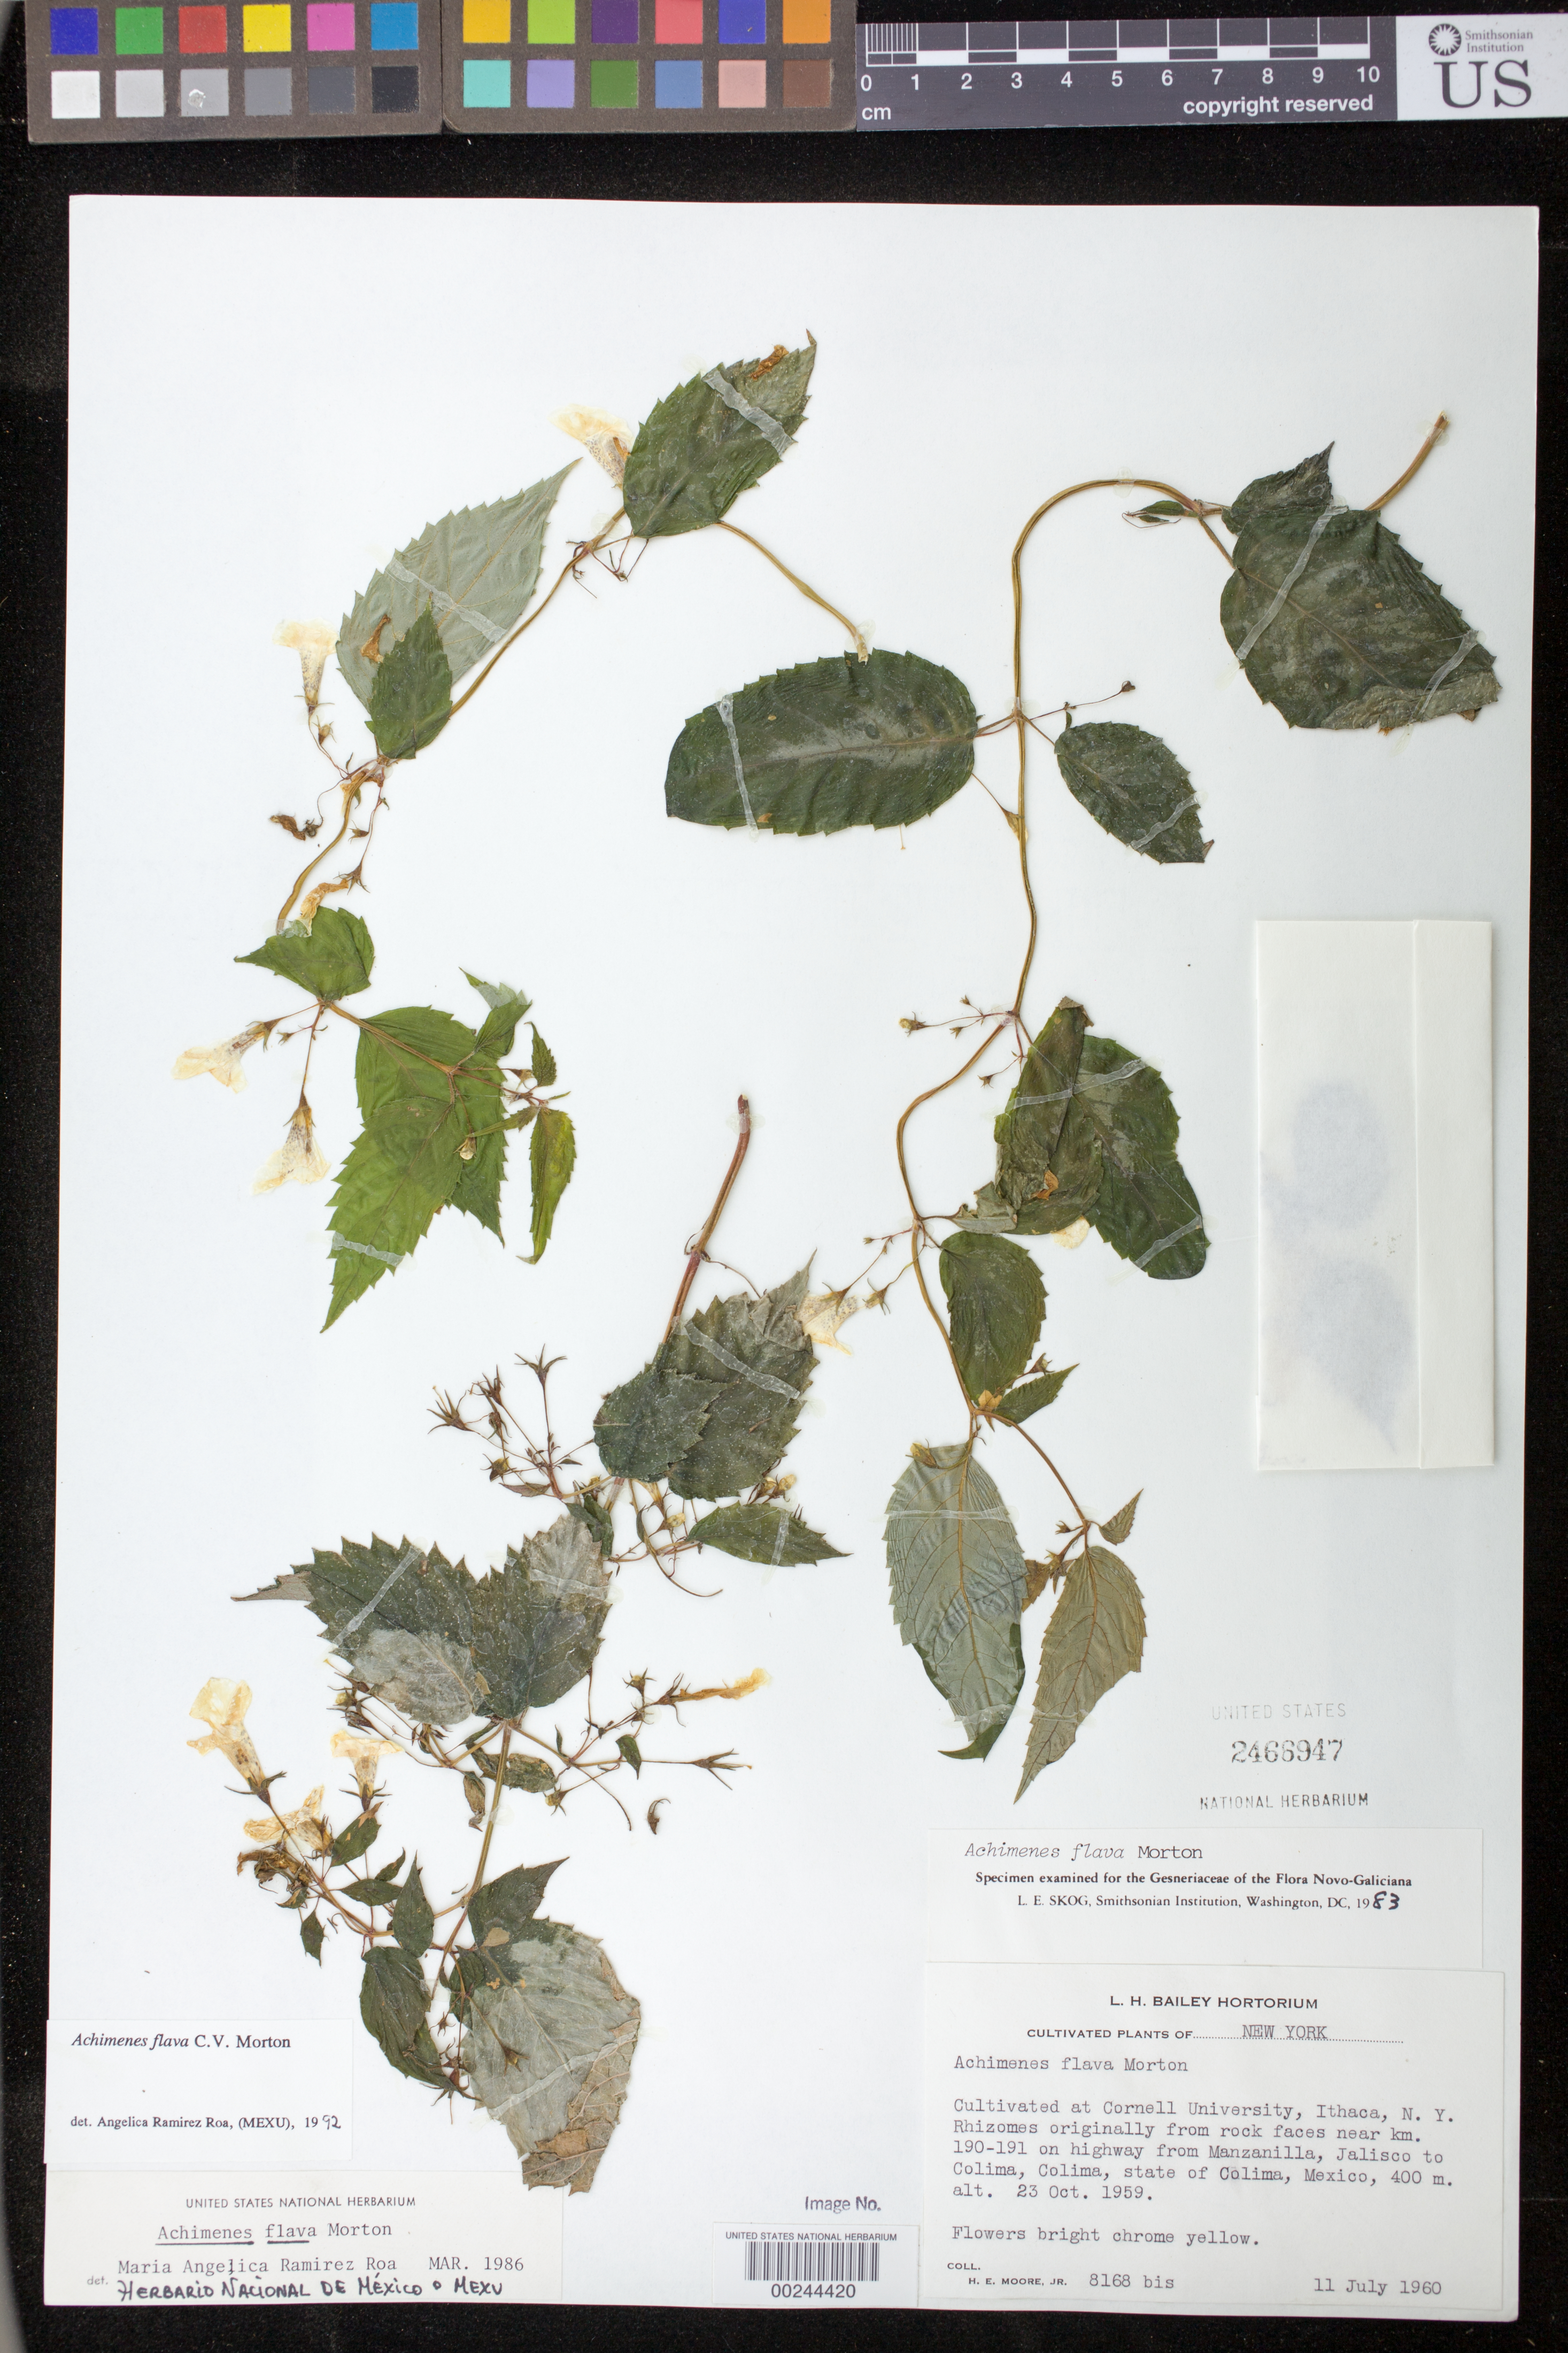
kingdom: Plantae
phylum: Tracheophyta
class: Magnoliopsida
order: Lamiales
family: Gesneriaceae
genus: Achimenes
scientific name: Achimenes flava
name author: C.V. Morton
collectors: H. E. Moore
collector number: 8168 bis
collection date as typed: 11 Jul 1960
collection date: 1960-07-11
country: Mexico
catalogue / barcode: US 2466947